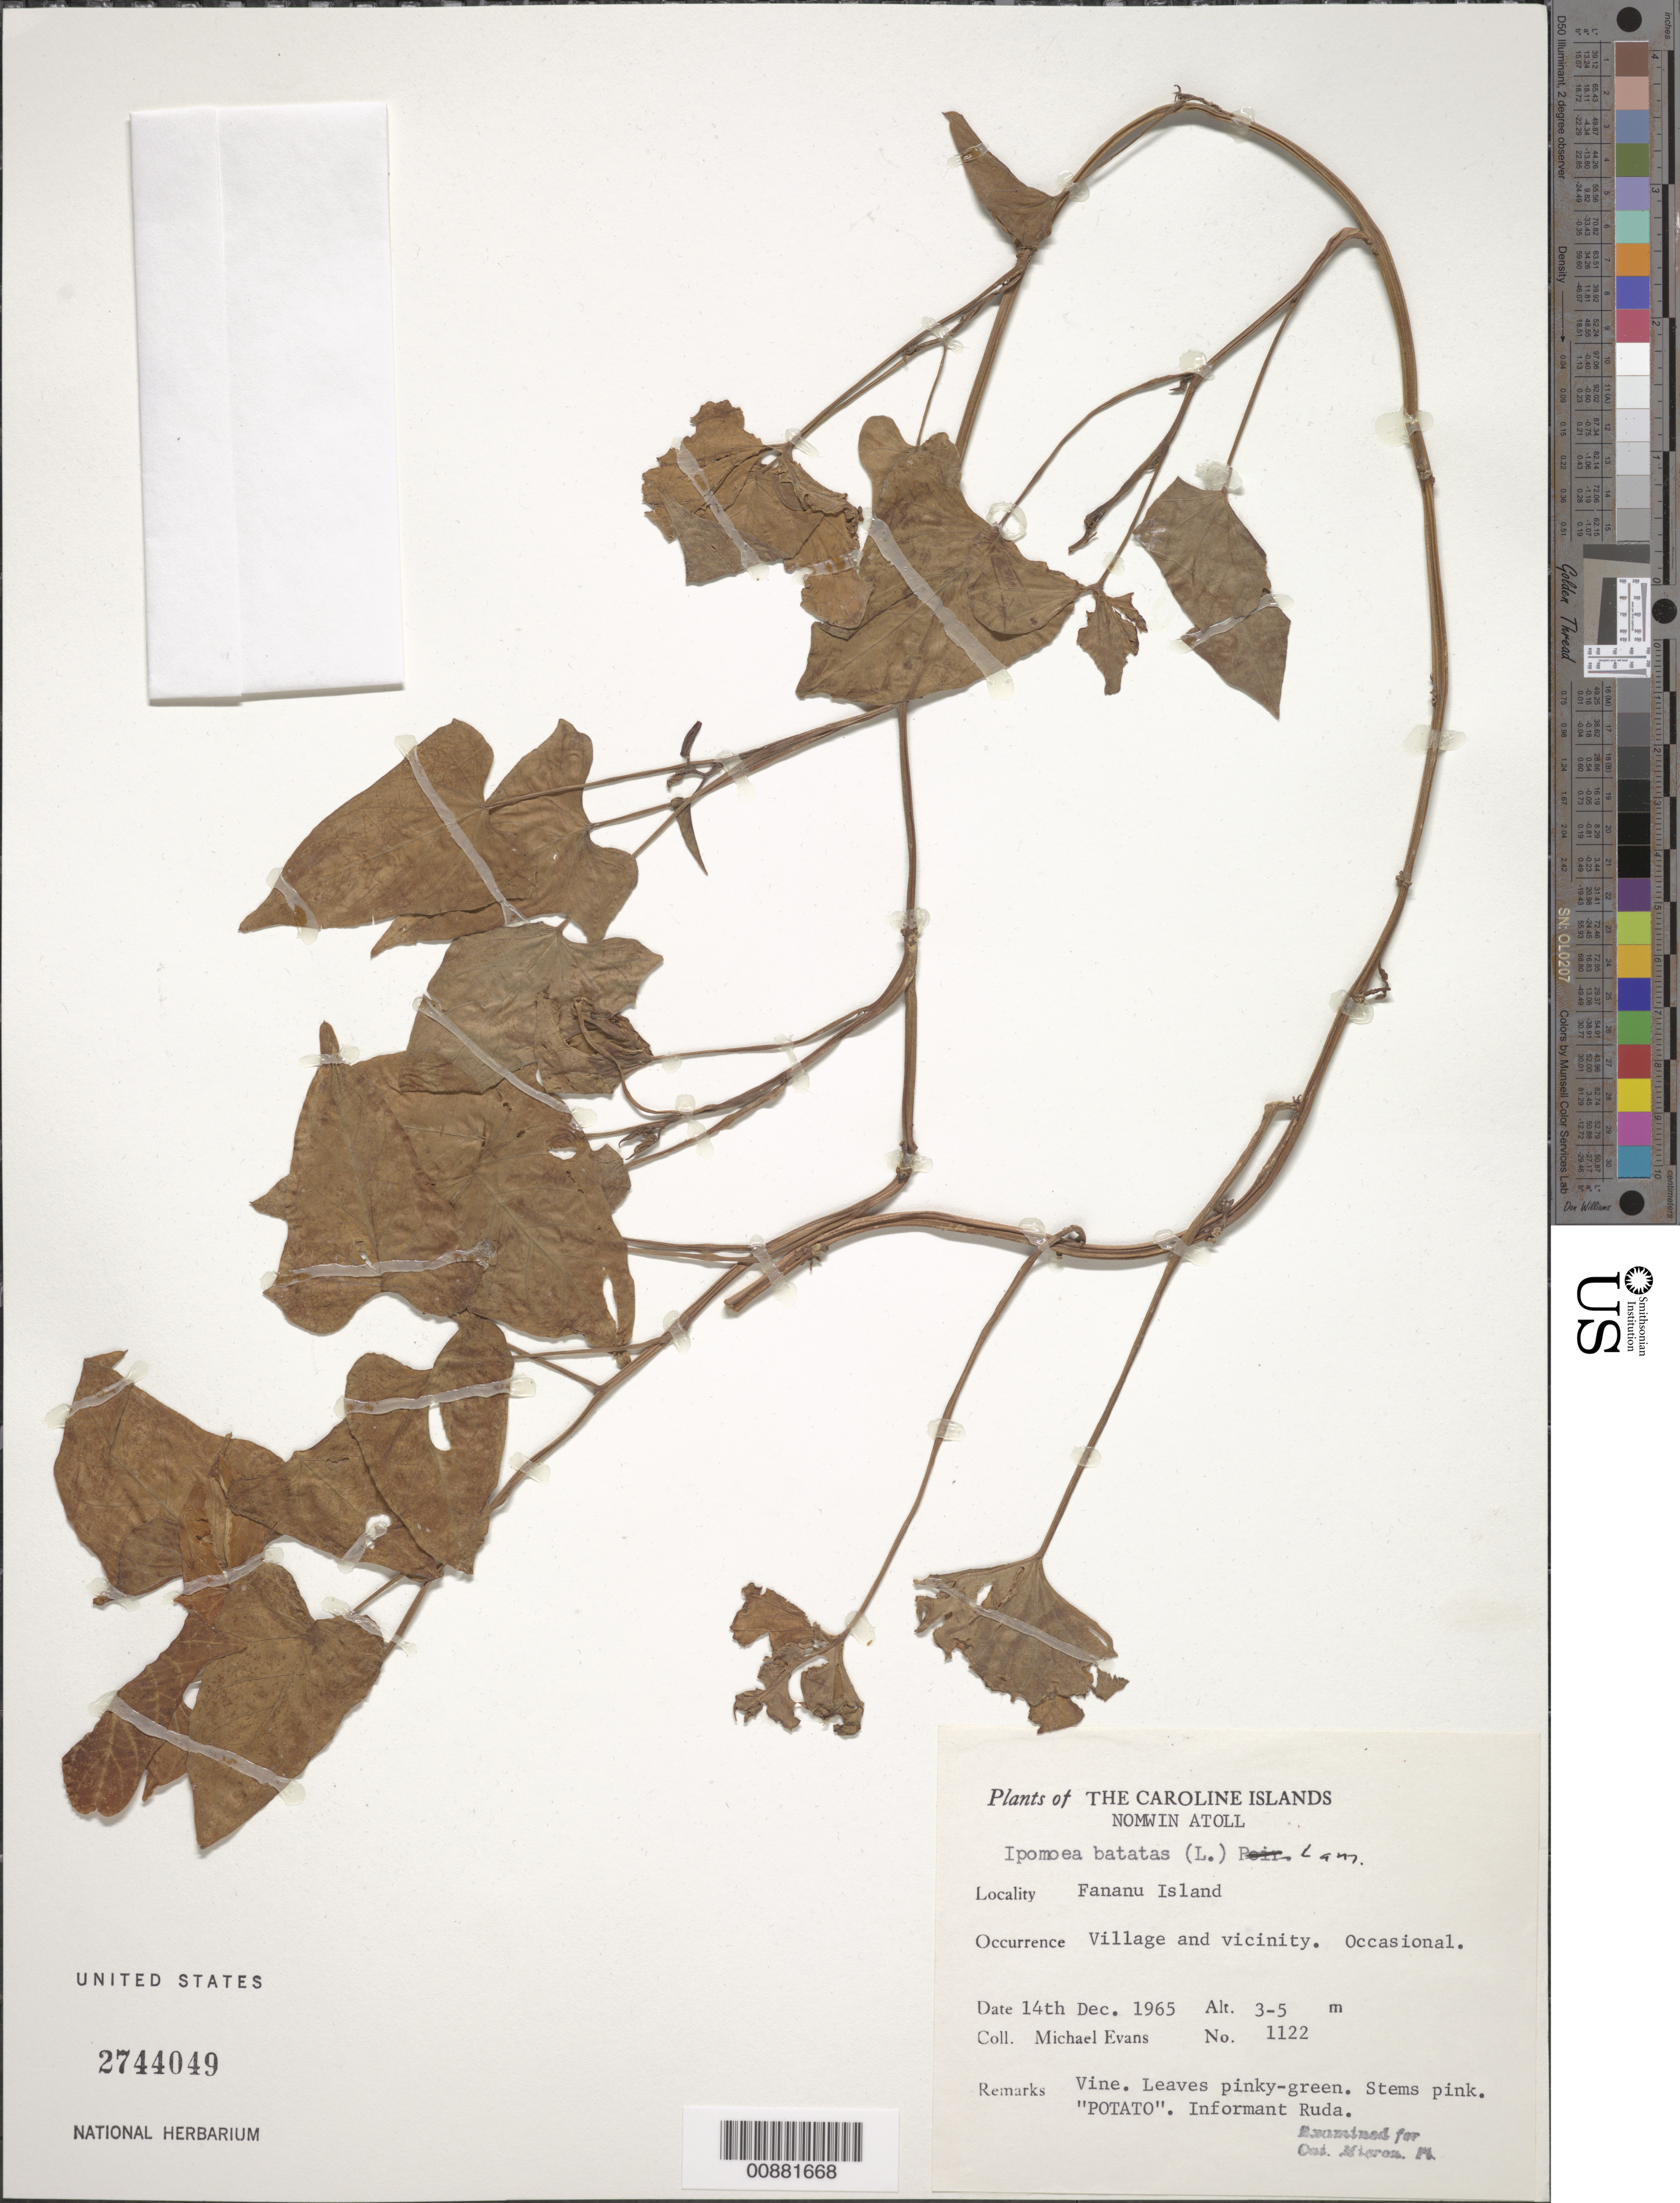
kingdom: Plantae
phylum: Tracheophyta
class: Magnoliopsida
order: Solanales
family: Convolvulaceae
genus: Ipomoea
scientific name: Ipomoea batatas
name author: (L.) Lam.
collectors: M. Evans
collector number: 1122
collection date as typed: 14 Dec 1965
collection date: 1965-12-14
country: Micronesia, Federated States of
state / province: Truk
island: Nomwin Atoll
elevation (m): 3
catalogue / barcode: US 2744049